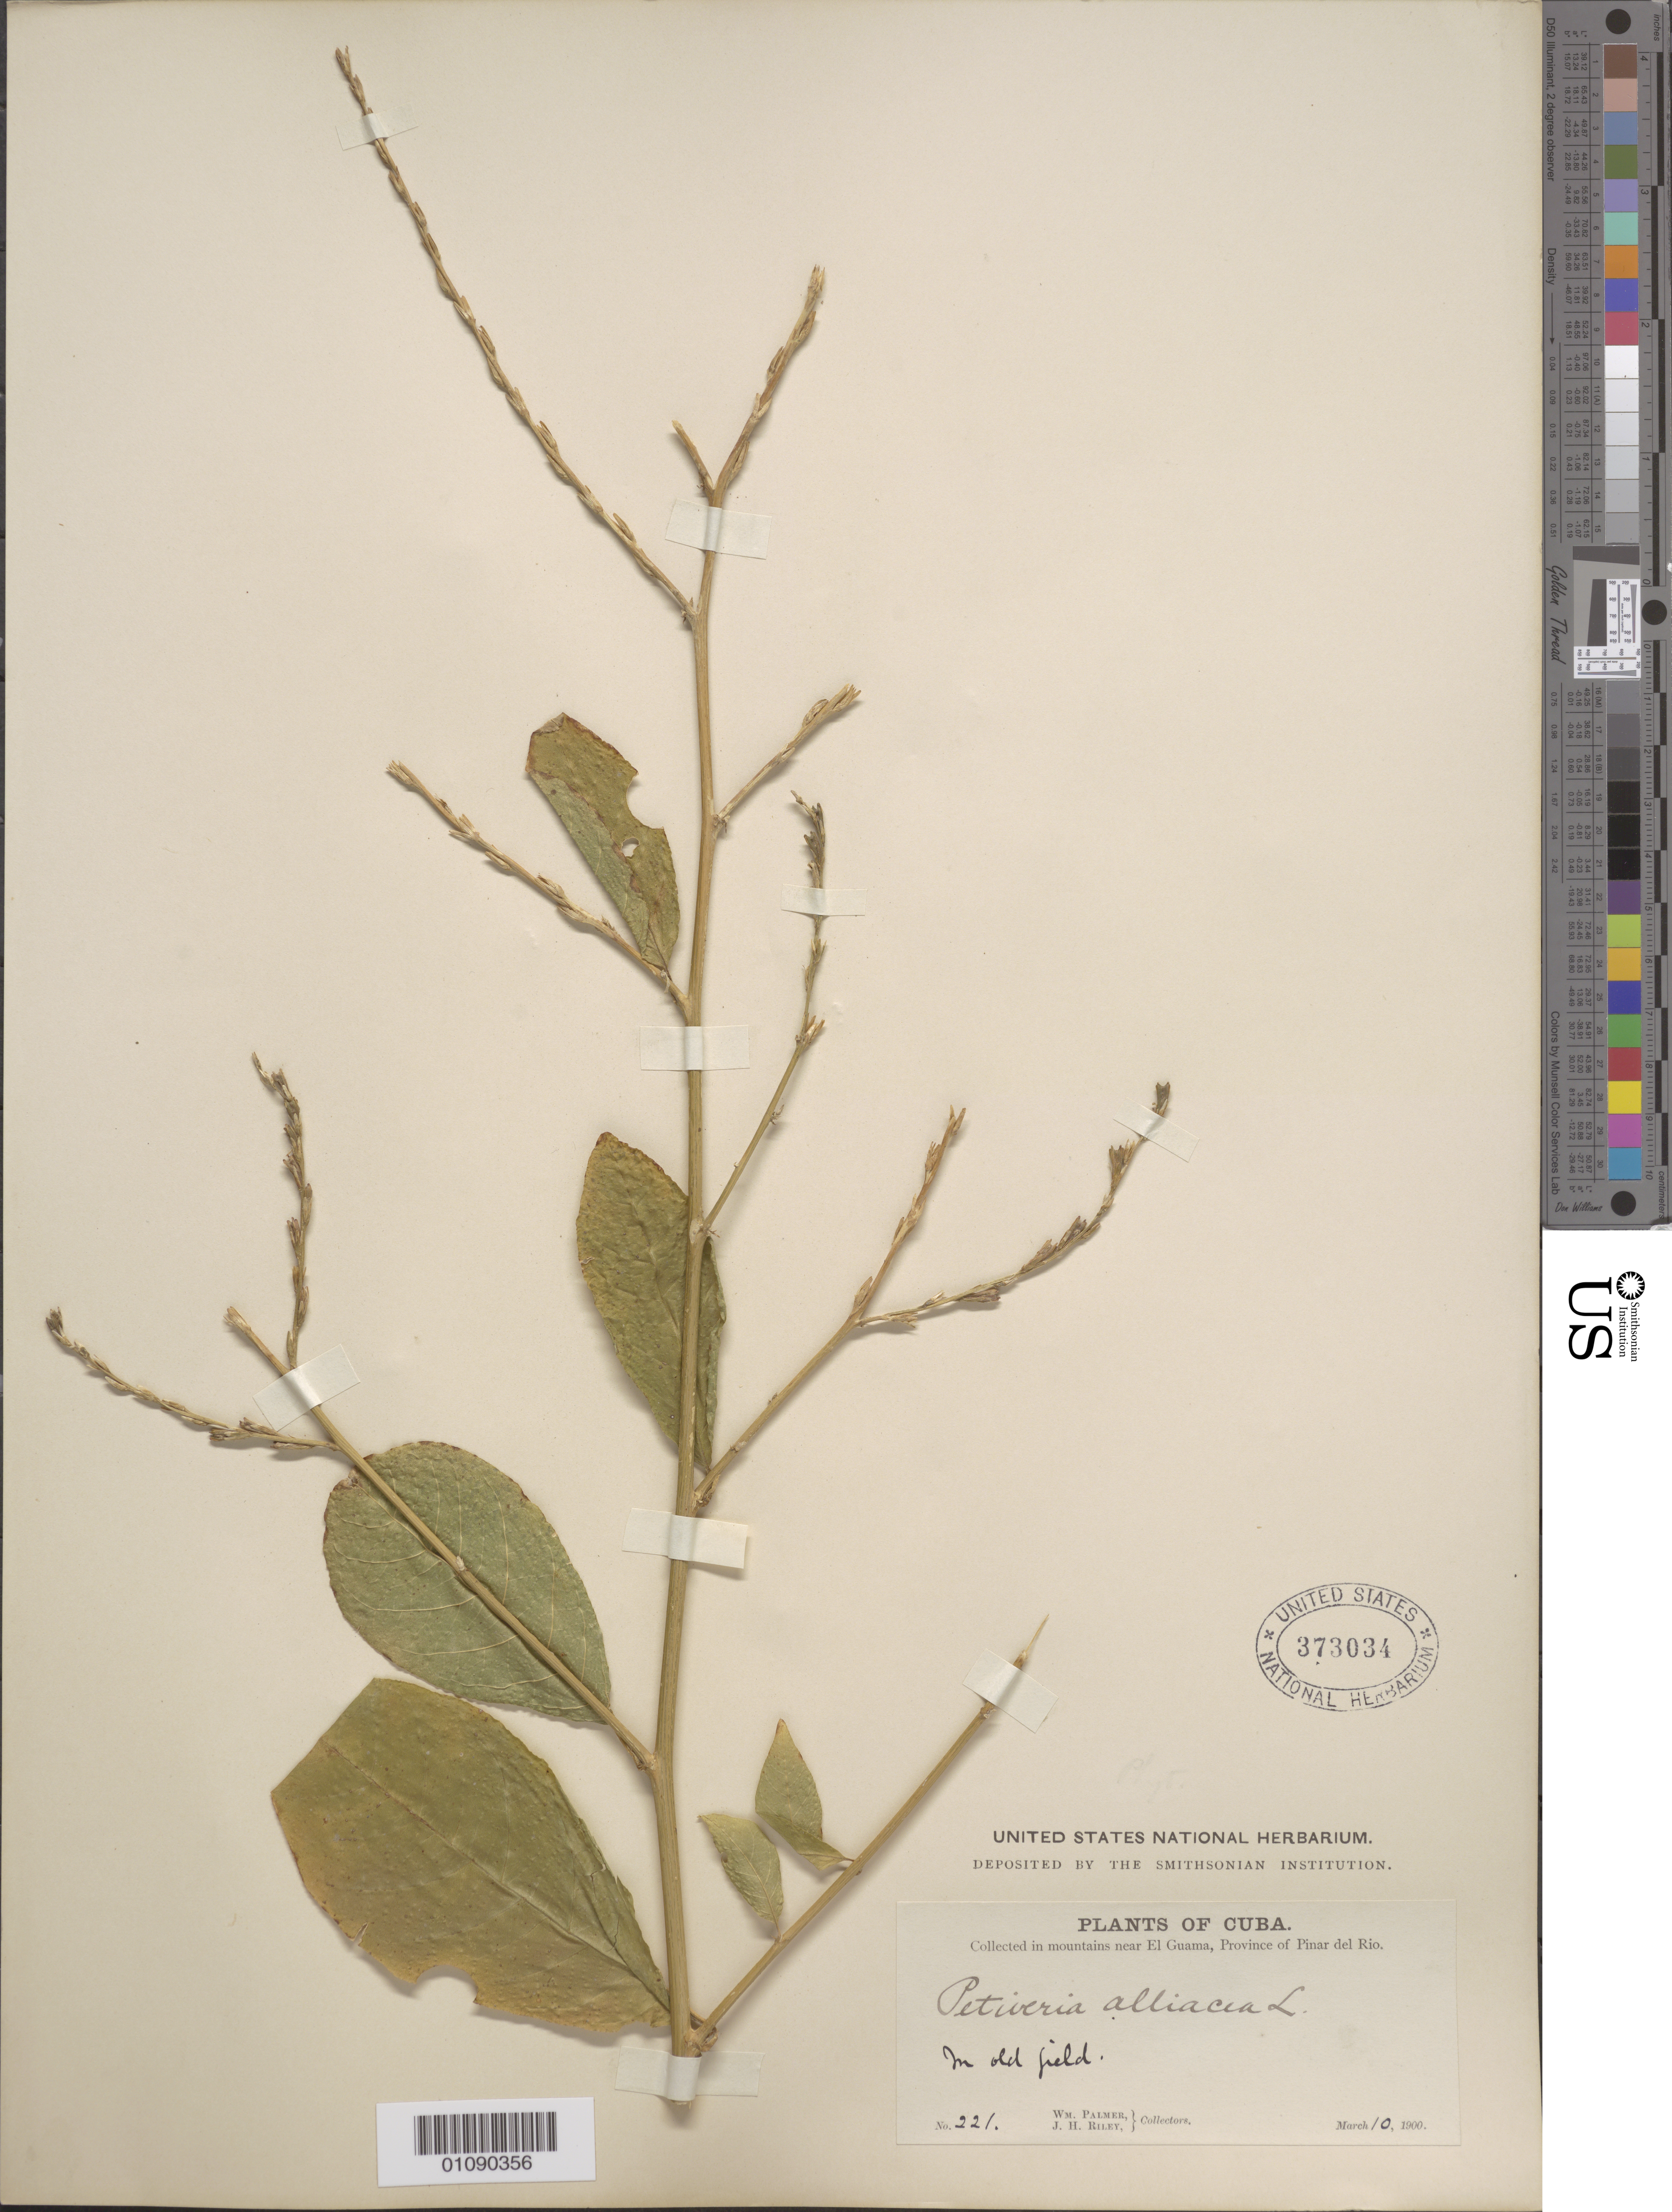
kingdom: Plantae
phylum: Tracheophyta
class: Magnoliopsida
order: Caryophyllales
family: Phytolaccaceae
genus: Petiveria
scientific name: Petiveria alliacea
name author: L.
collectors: W. Palmer & J. H. Riley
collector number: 221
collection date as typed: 10 Mar 1900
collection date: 1900-03-10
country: Cuba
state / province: Pinar del Rio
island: Cuba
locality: Mountains near El Guama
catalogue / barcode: US 373034